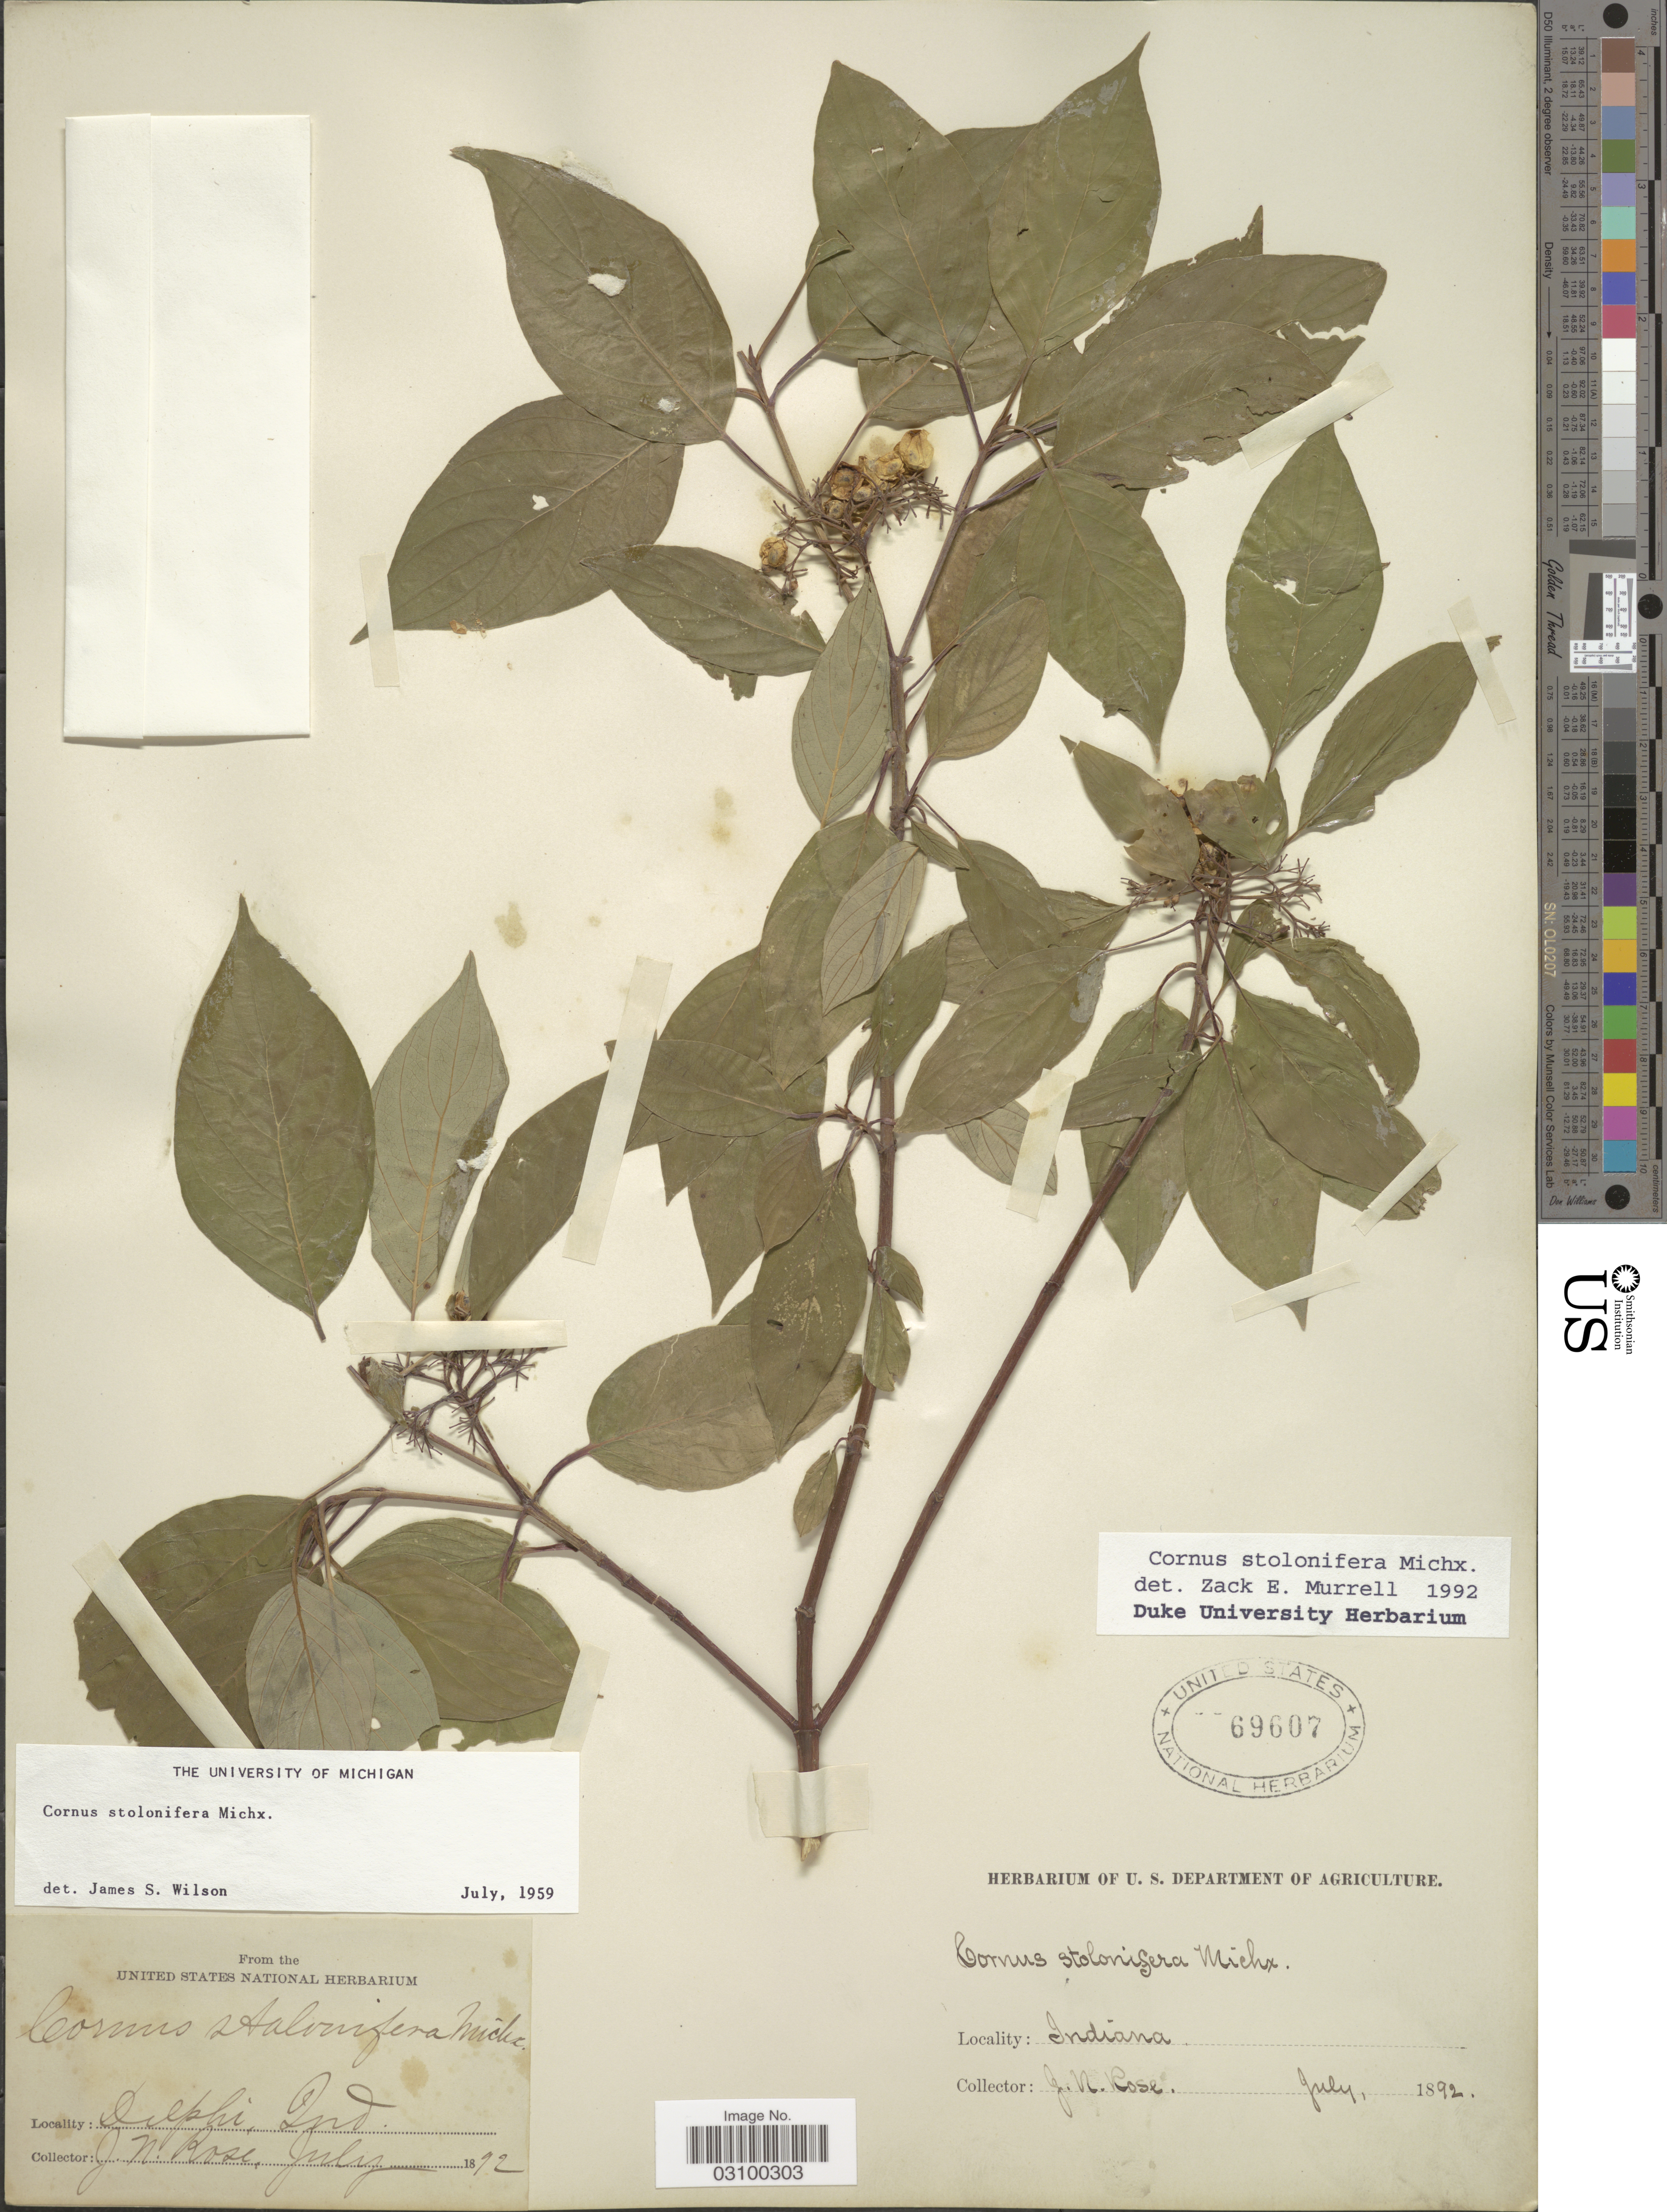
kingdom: Plantae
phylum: Tracheophyta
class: Magnoliopsida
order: Cornales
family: Cornaceae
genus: Cornus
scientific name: Cornus sericea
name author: L.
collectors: J. N. Rose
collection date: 1892-07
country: United States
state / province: Indiana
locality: Delphi, Ind.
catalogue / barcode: US 69607